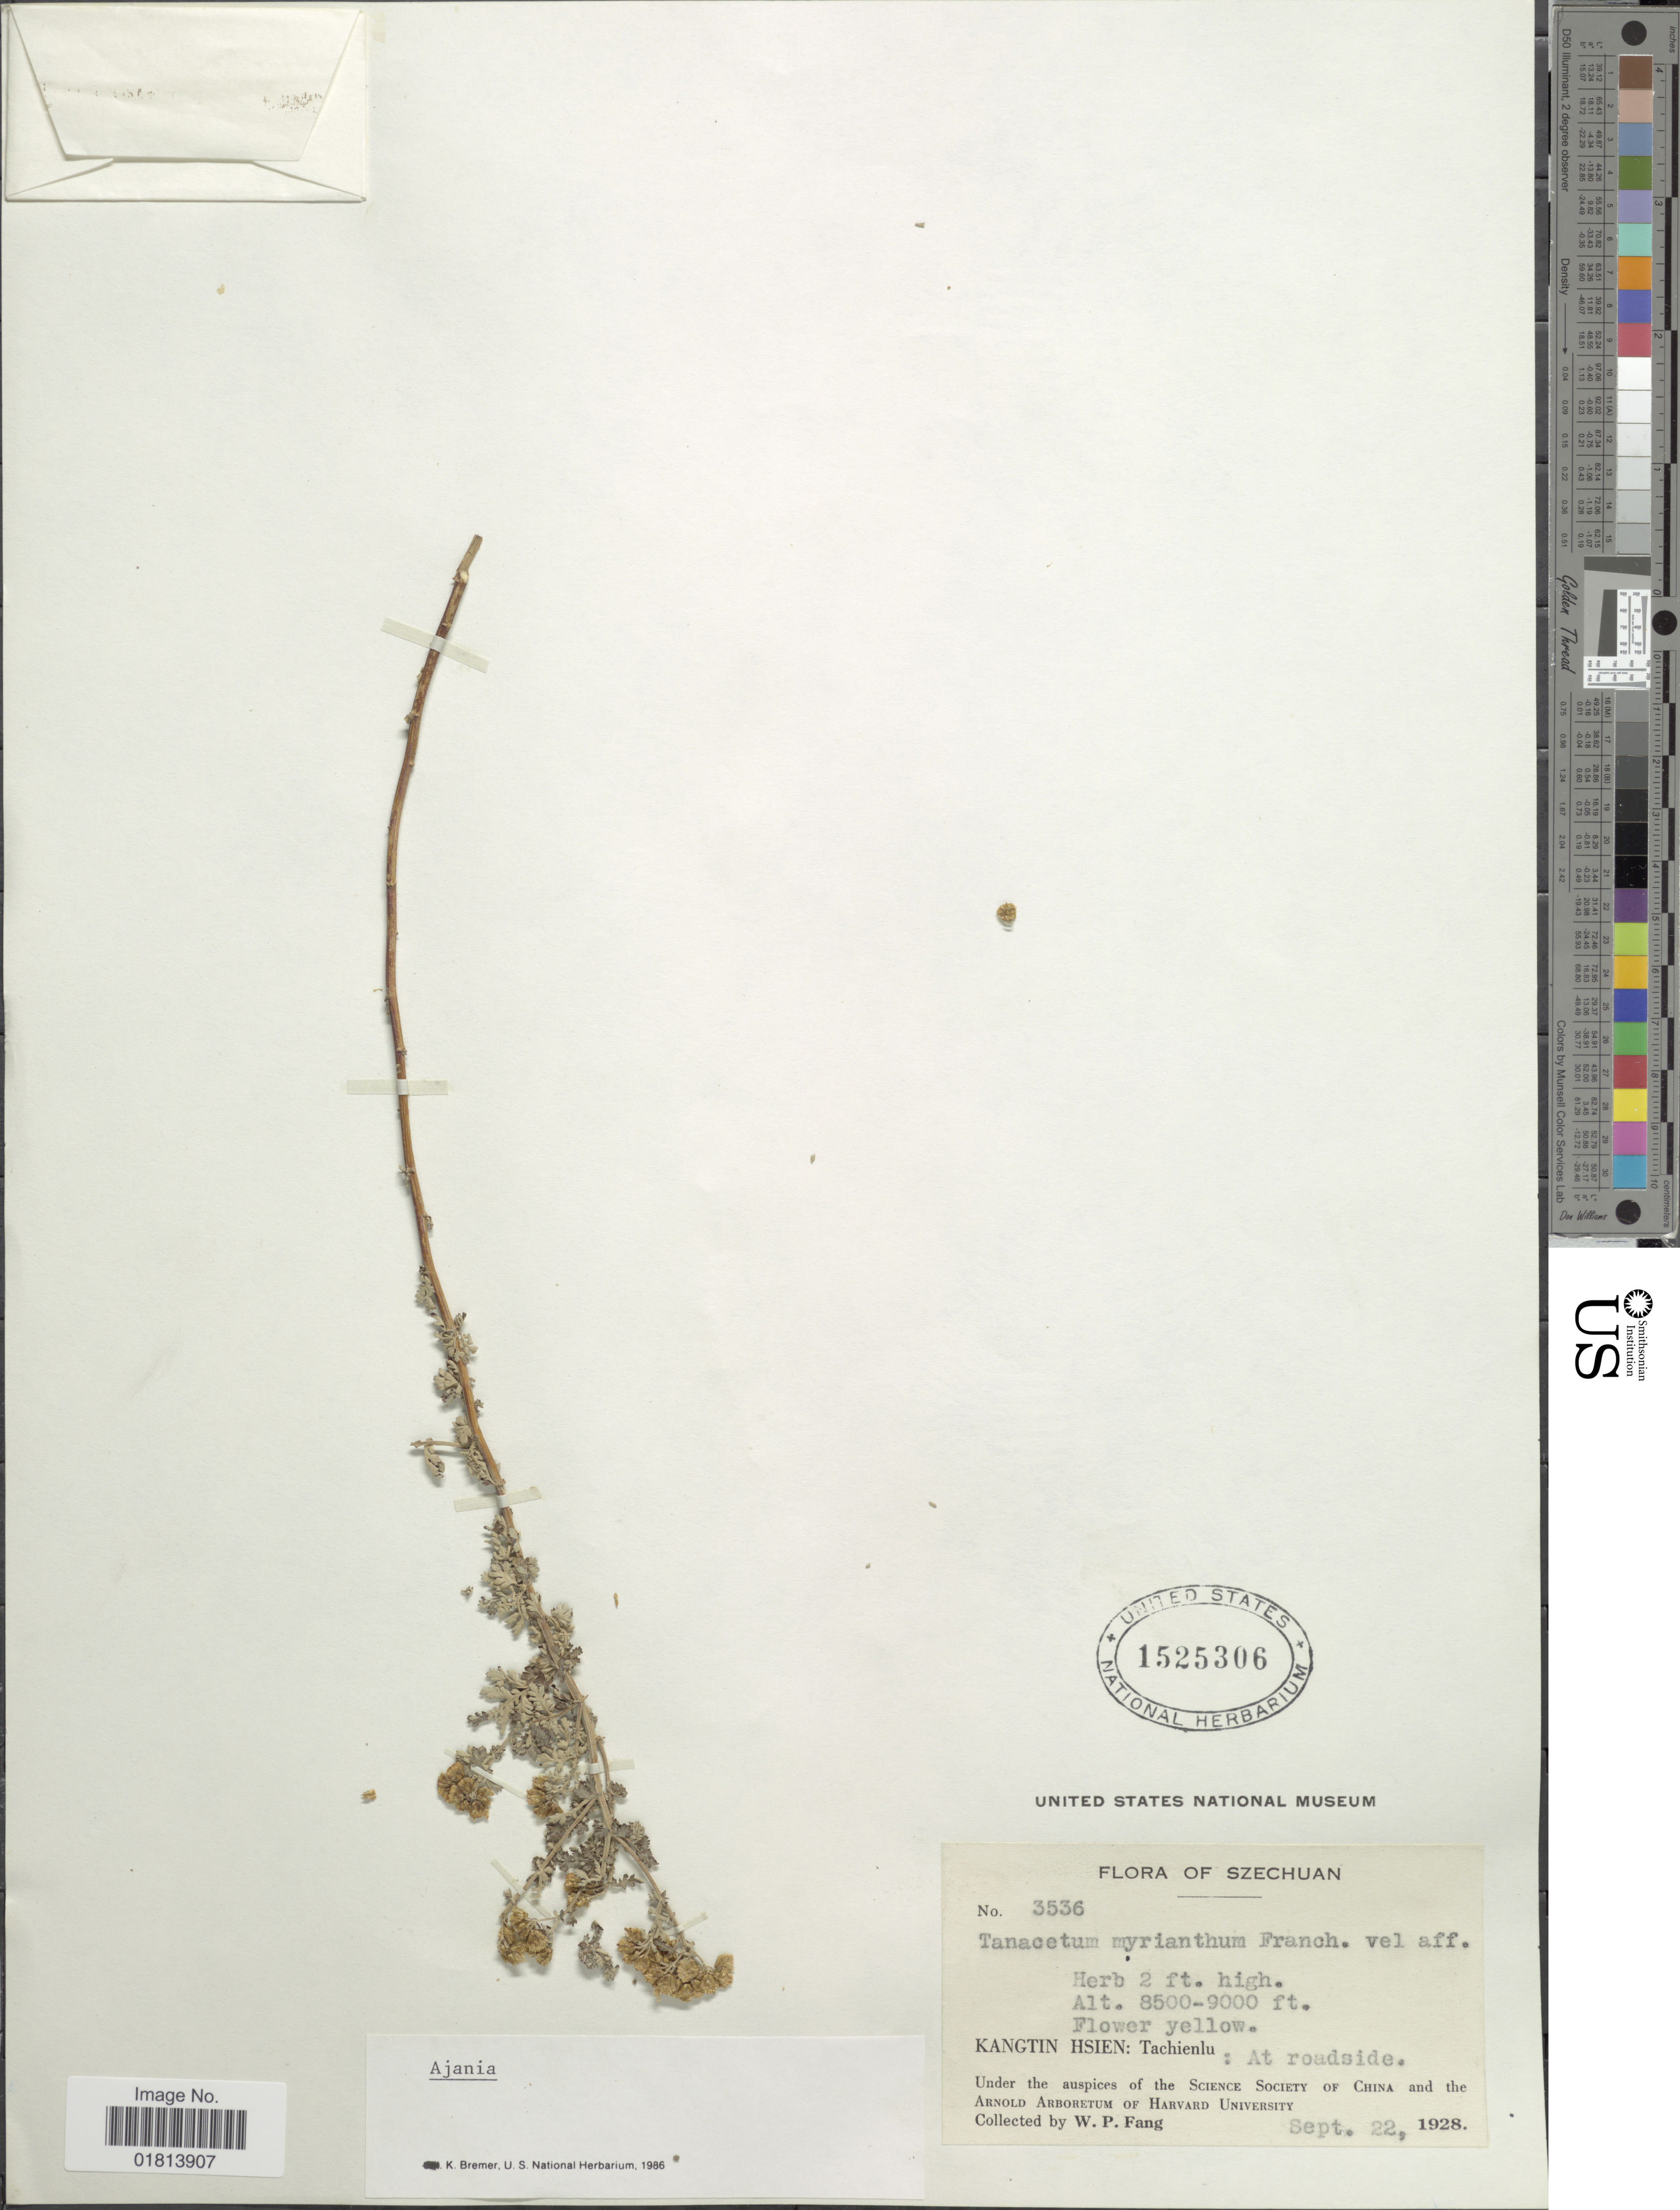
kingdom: Plantae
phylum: Tracheophyta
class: Magnoliopsida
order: Asterales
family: Asteraceae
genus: Ajania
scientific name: Ajania myriantha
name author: (Franch.) Ling ex C. Shih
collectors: W. P. Fang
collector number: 3536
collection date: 1928-09-22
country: China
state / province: Sichuan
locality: Szechuan, Kangtin Hsien: Tachienlu, at roadside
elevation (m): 2591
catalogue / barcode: US 1525306